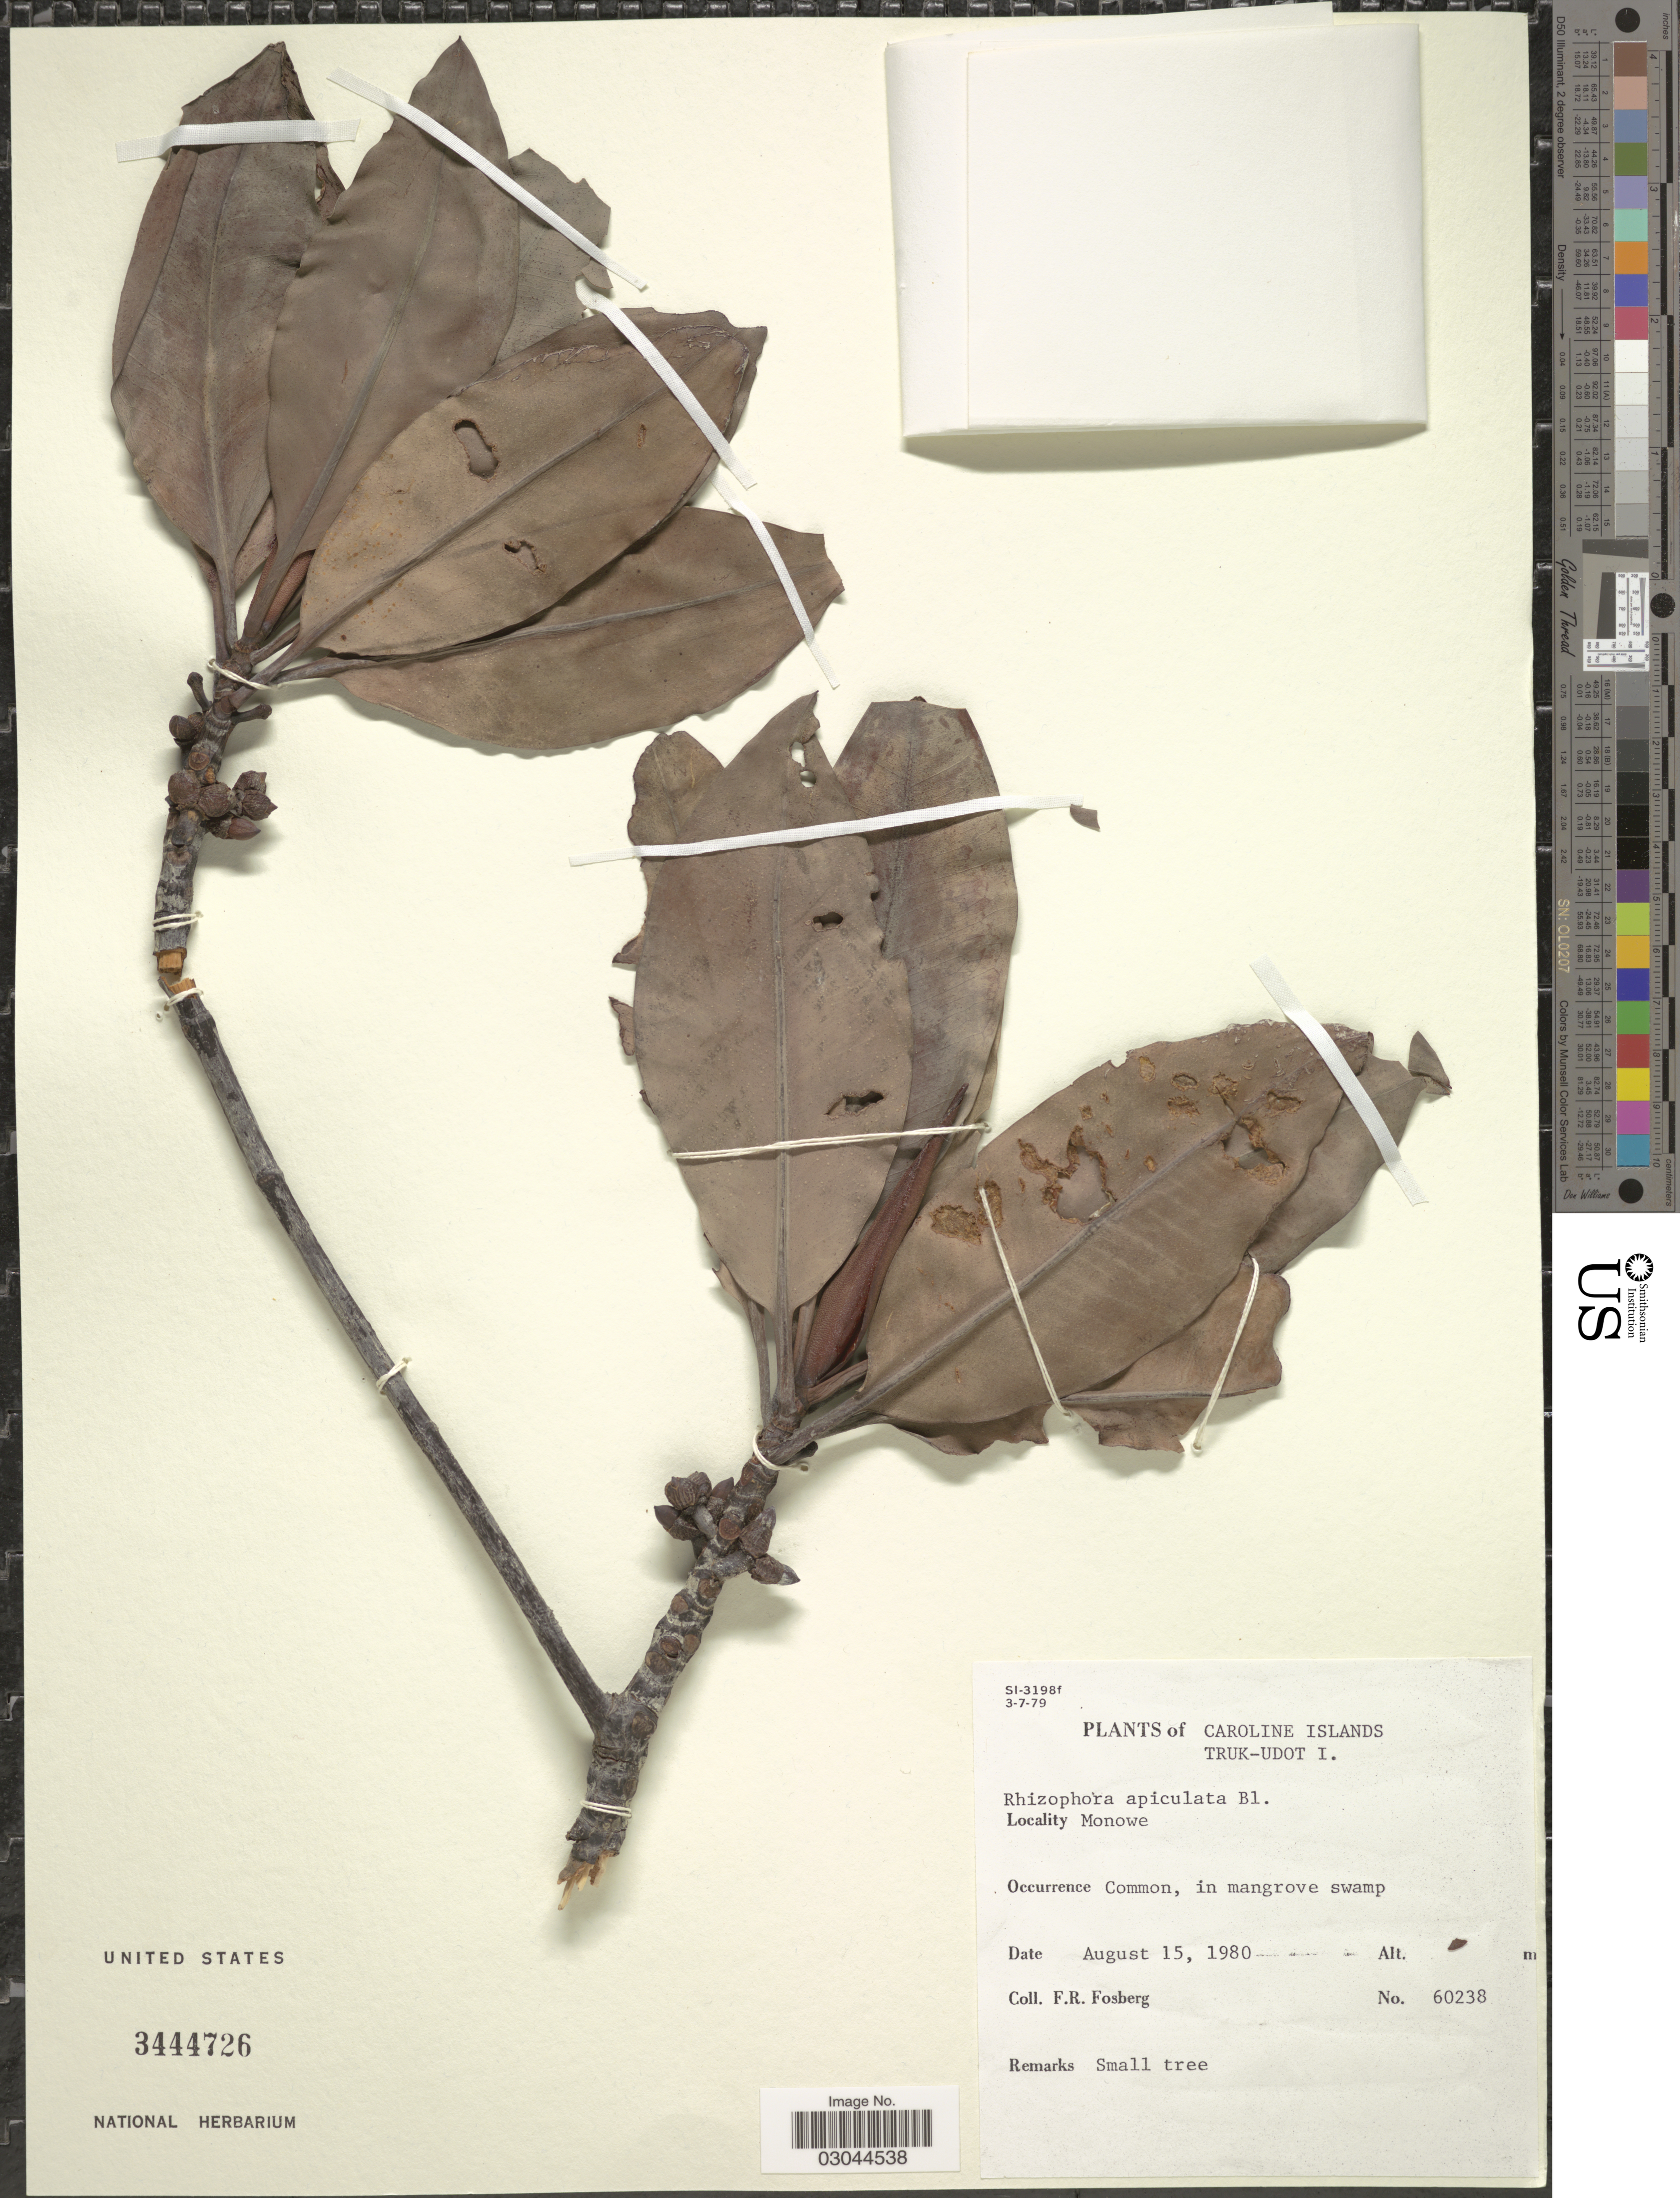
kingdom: Plantae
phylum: Tracheophyta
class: Magnoliopsida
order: Malpighiales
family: Rhizophoraceae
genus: Rhizophora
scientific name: Rhizophora apiculata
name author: Blume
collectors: F. R. Fosberg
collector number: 60238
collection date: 1980-08-15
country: Micronesia, Federated States of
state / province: Truk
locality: Caroline Islands. Truk-Udot I. Monowe. Common, in mangrove swamp.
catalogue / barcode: US 3444726